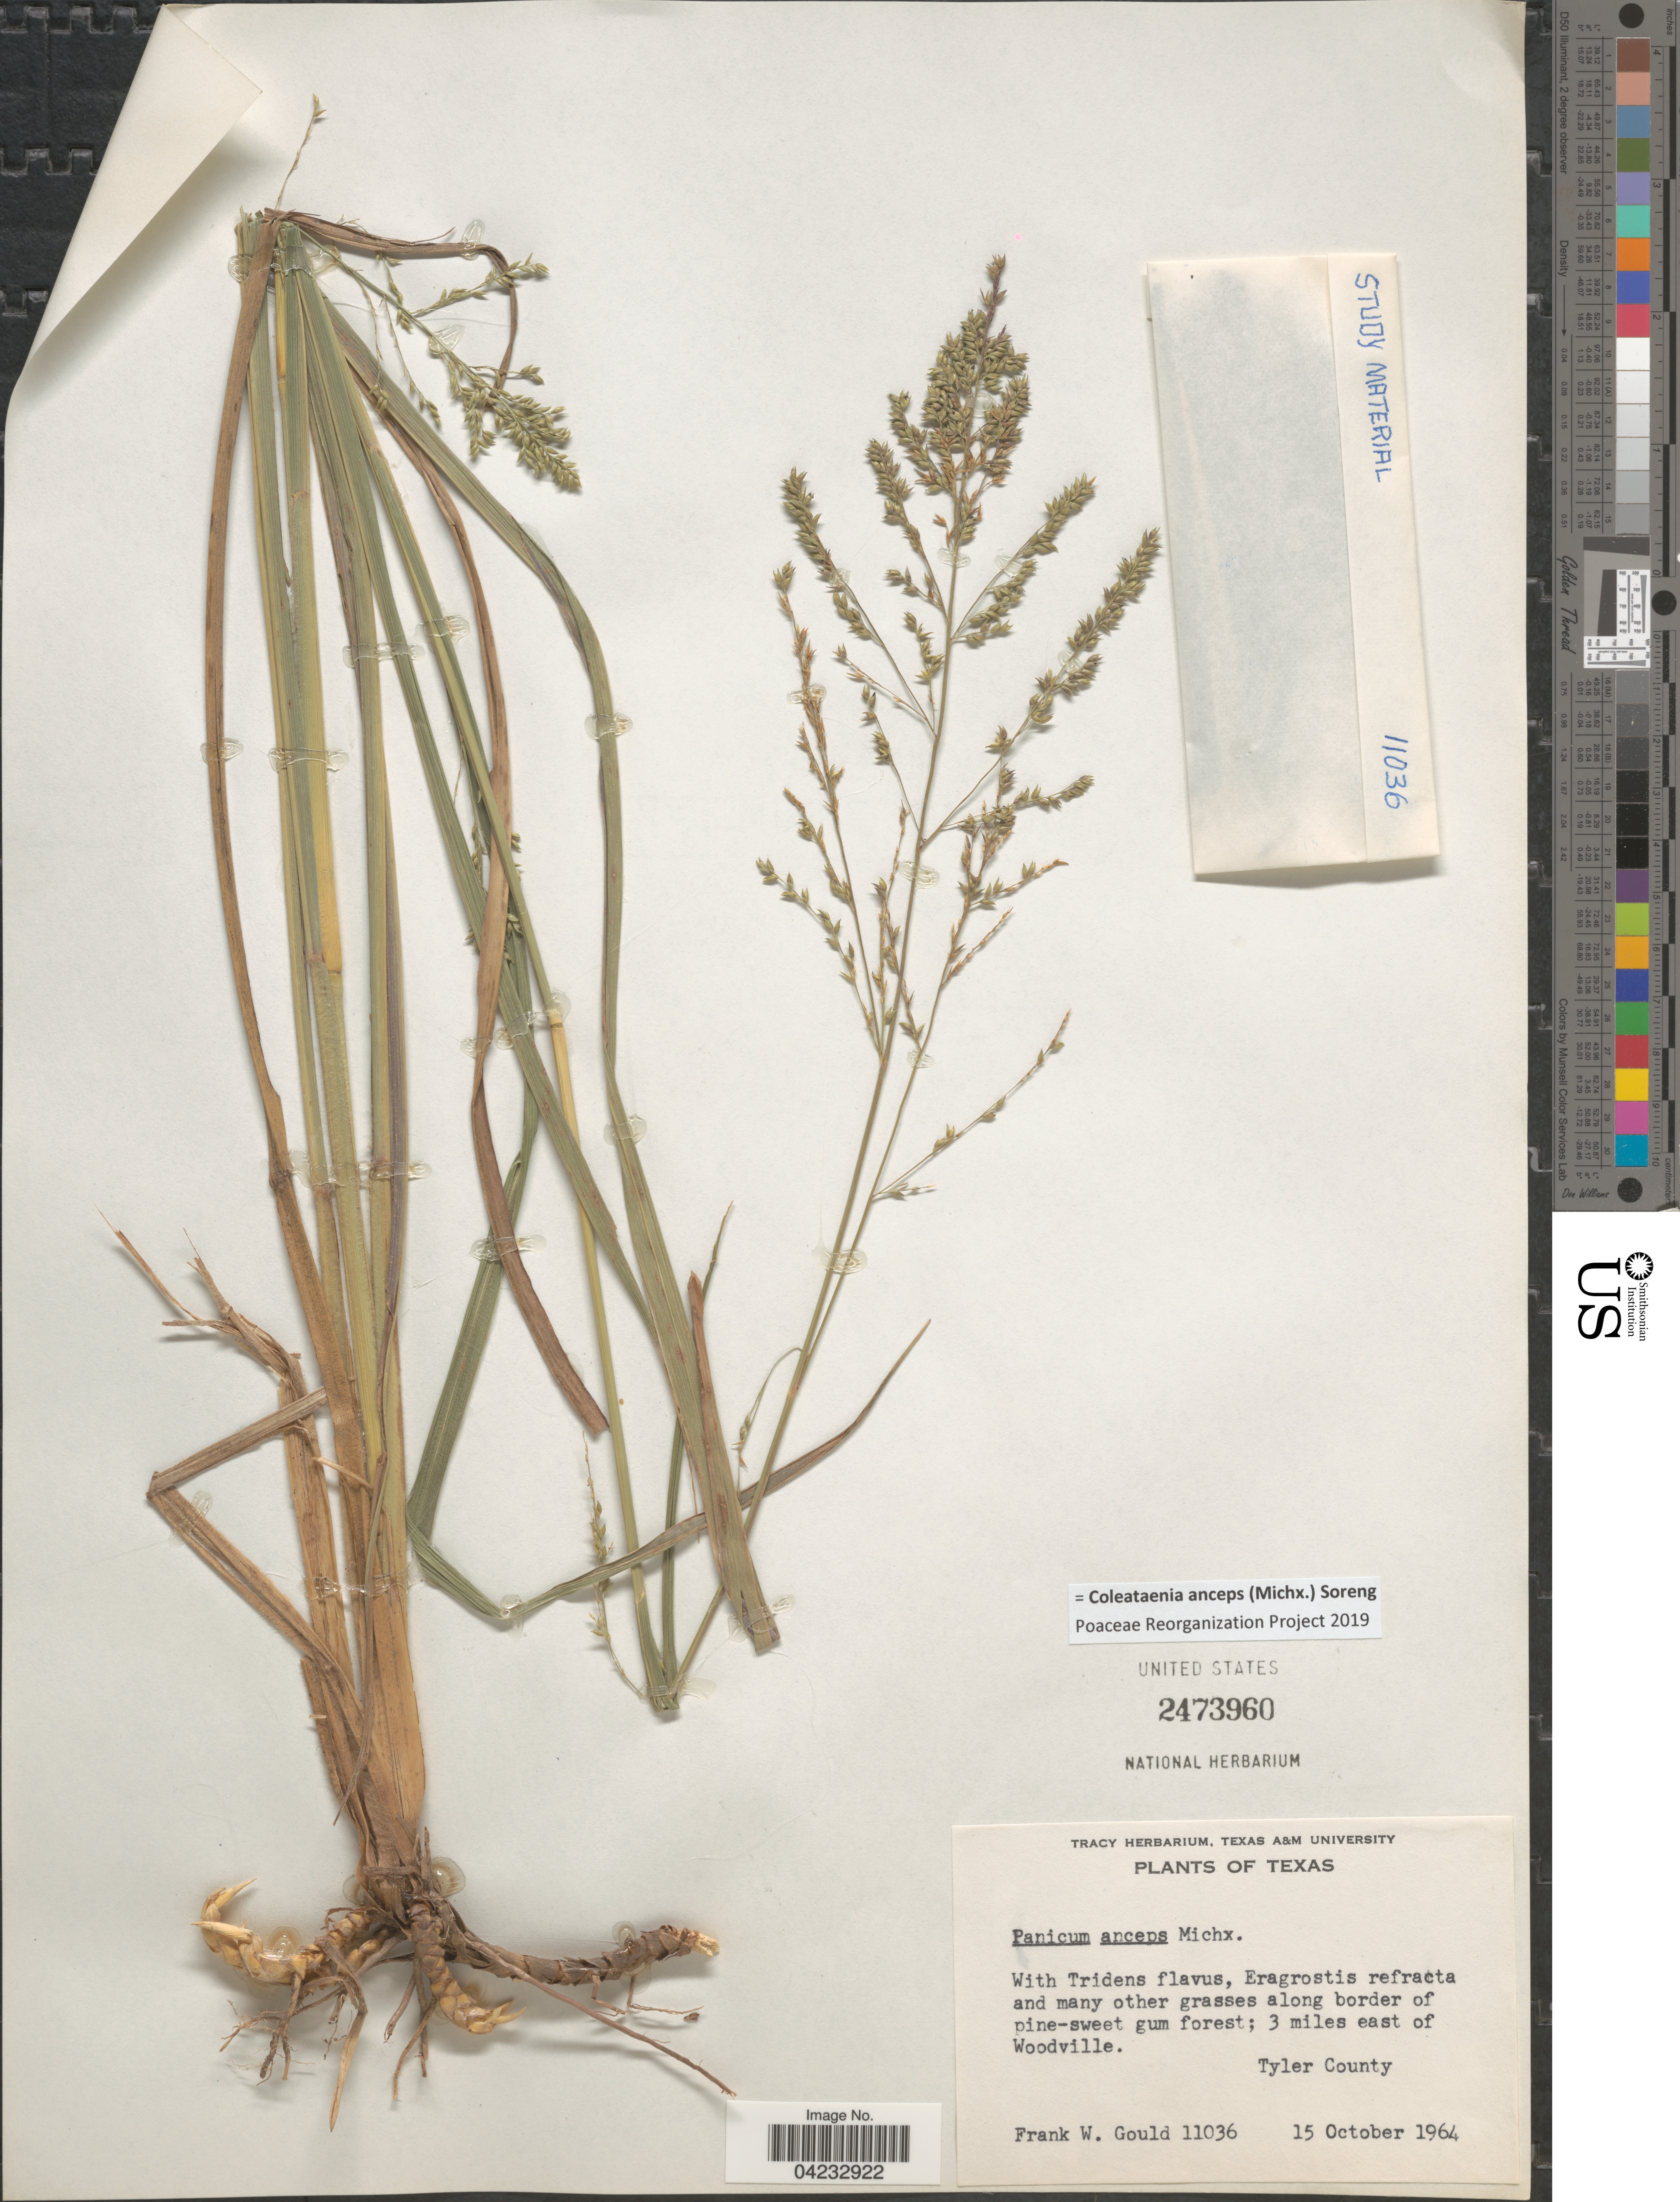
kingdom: Plantae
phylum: Tracheophyta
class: Liliopsida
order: Poales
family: Poaceae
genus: Coleataenia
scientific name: Coleataenia anceps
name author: (Michx.) Soreng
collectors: F. W. Gould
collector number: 11036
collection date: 1964-10-15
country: United States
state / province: Texas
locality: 3 miles east of Woodville. Tyler County.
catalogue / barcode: US 2473960